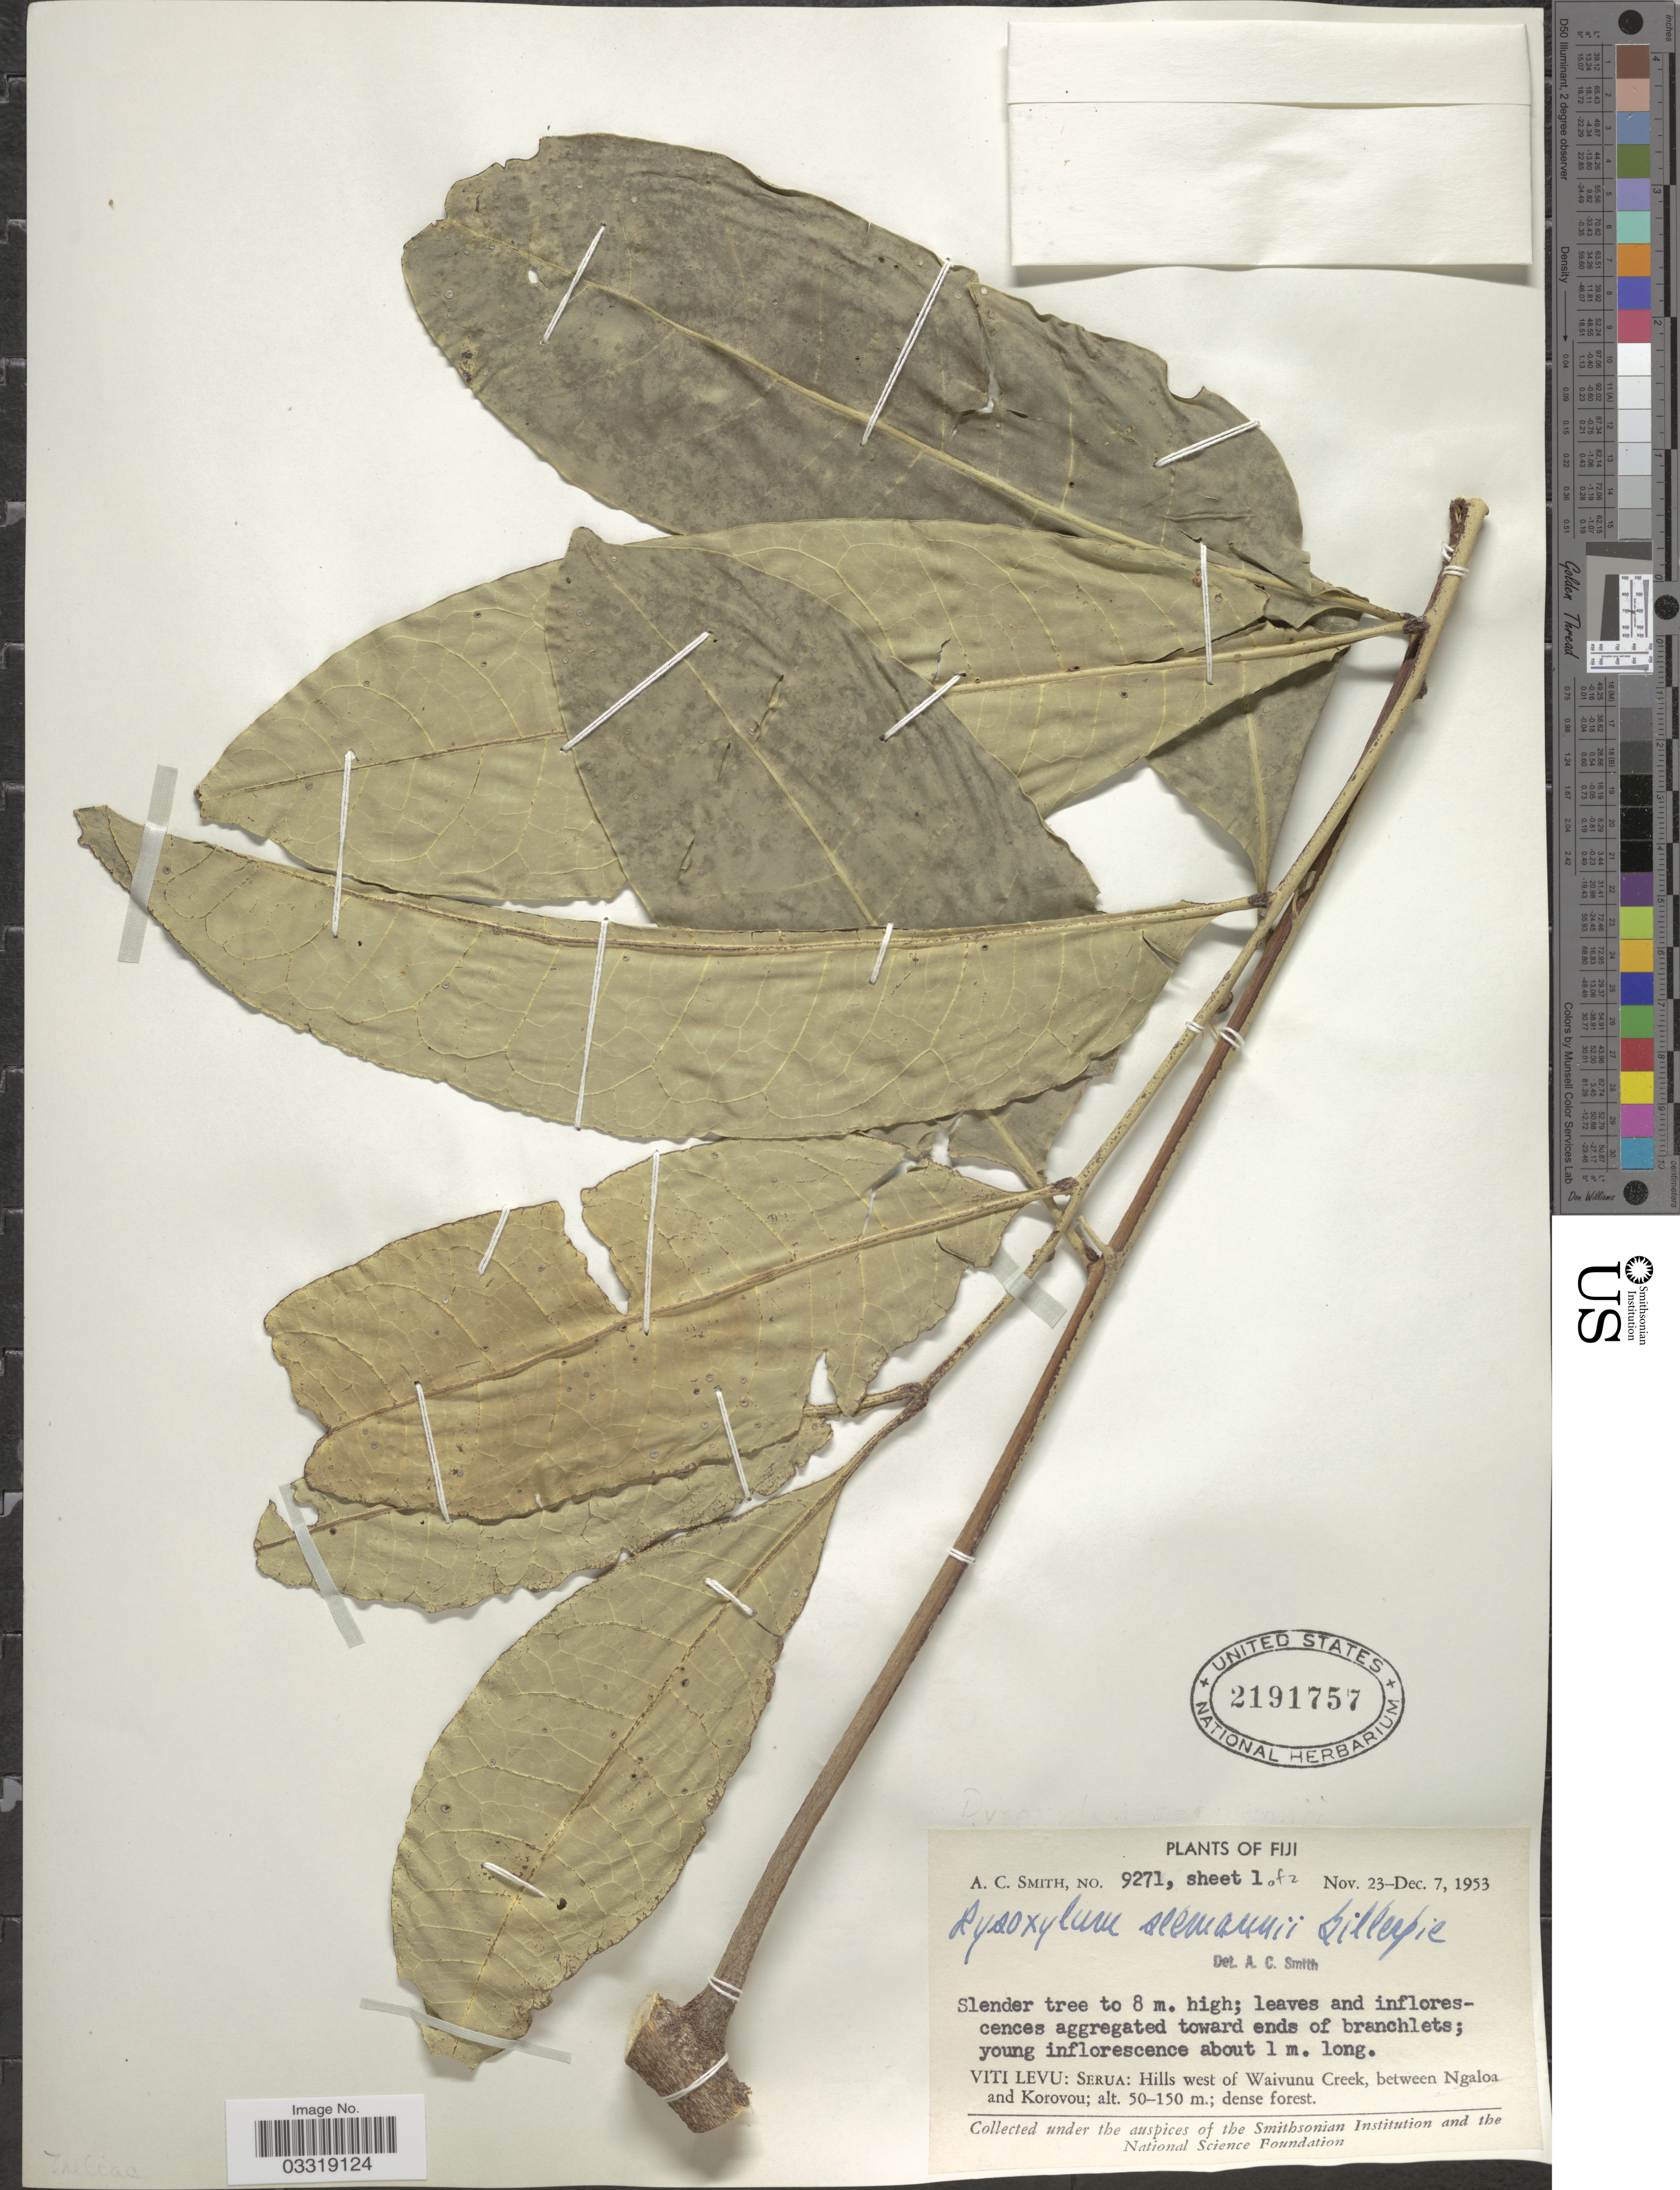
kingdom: Plantae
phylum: Tracheophyta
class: Magnoliopsida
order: Sapindales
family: Meliaceae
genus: Didymocheton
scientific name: Didymocheton multijugus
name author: (Seem.) Harms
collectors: A. C. Smith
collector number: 9271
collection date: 1953-11-23/1953-12-07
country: Fiji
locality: Viti Levu: Serua: Hills west of Waivunu Creek, between Ngaloa and Korovou.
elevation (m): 50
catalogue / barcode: US 2191757